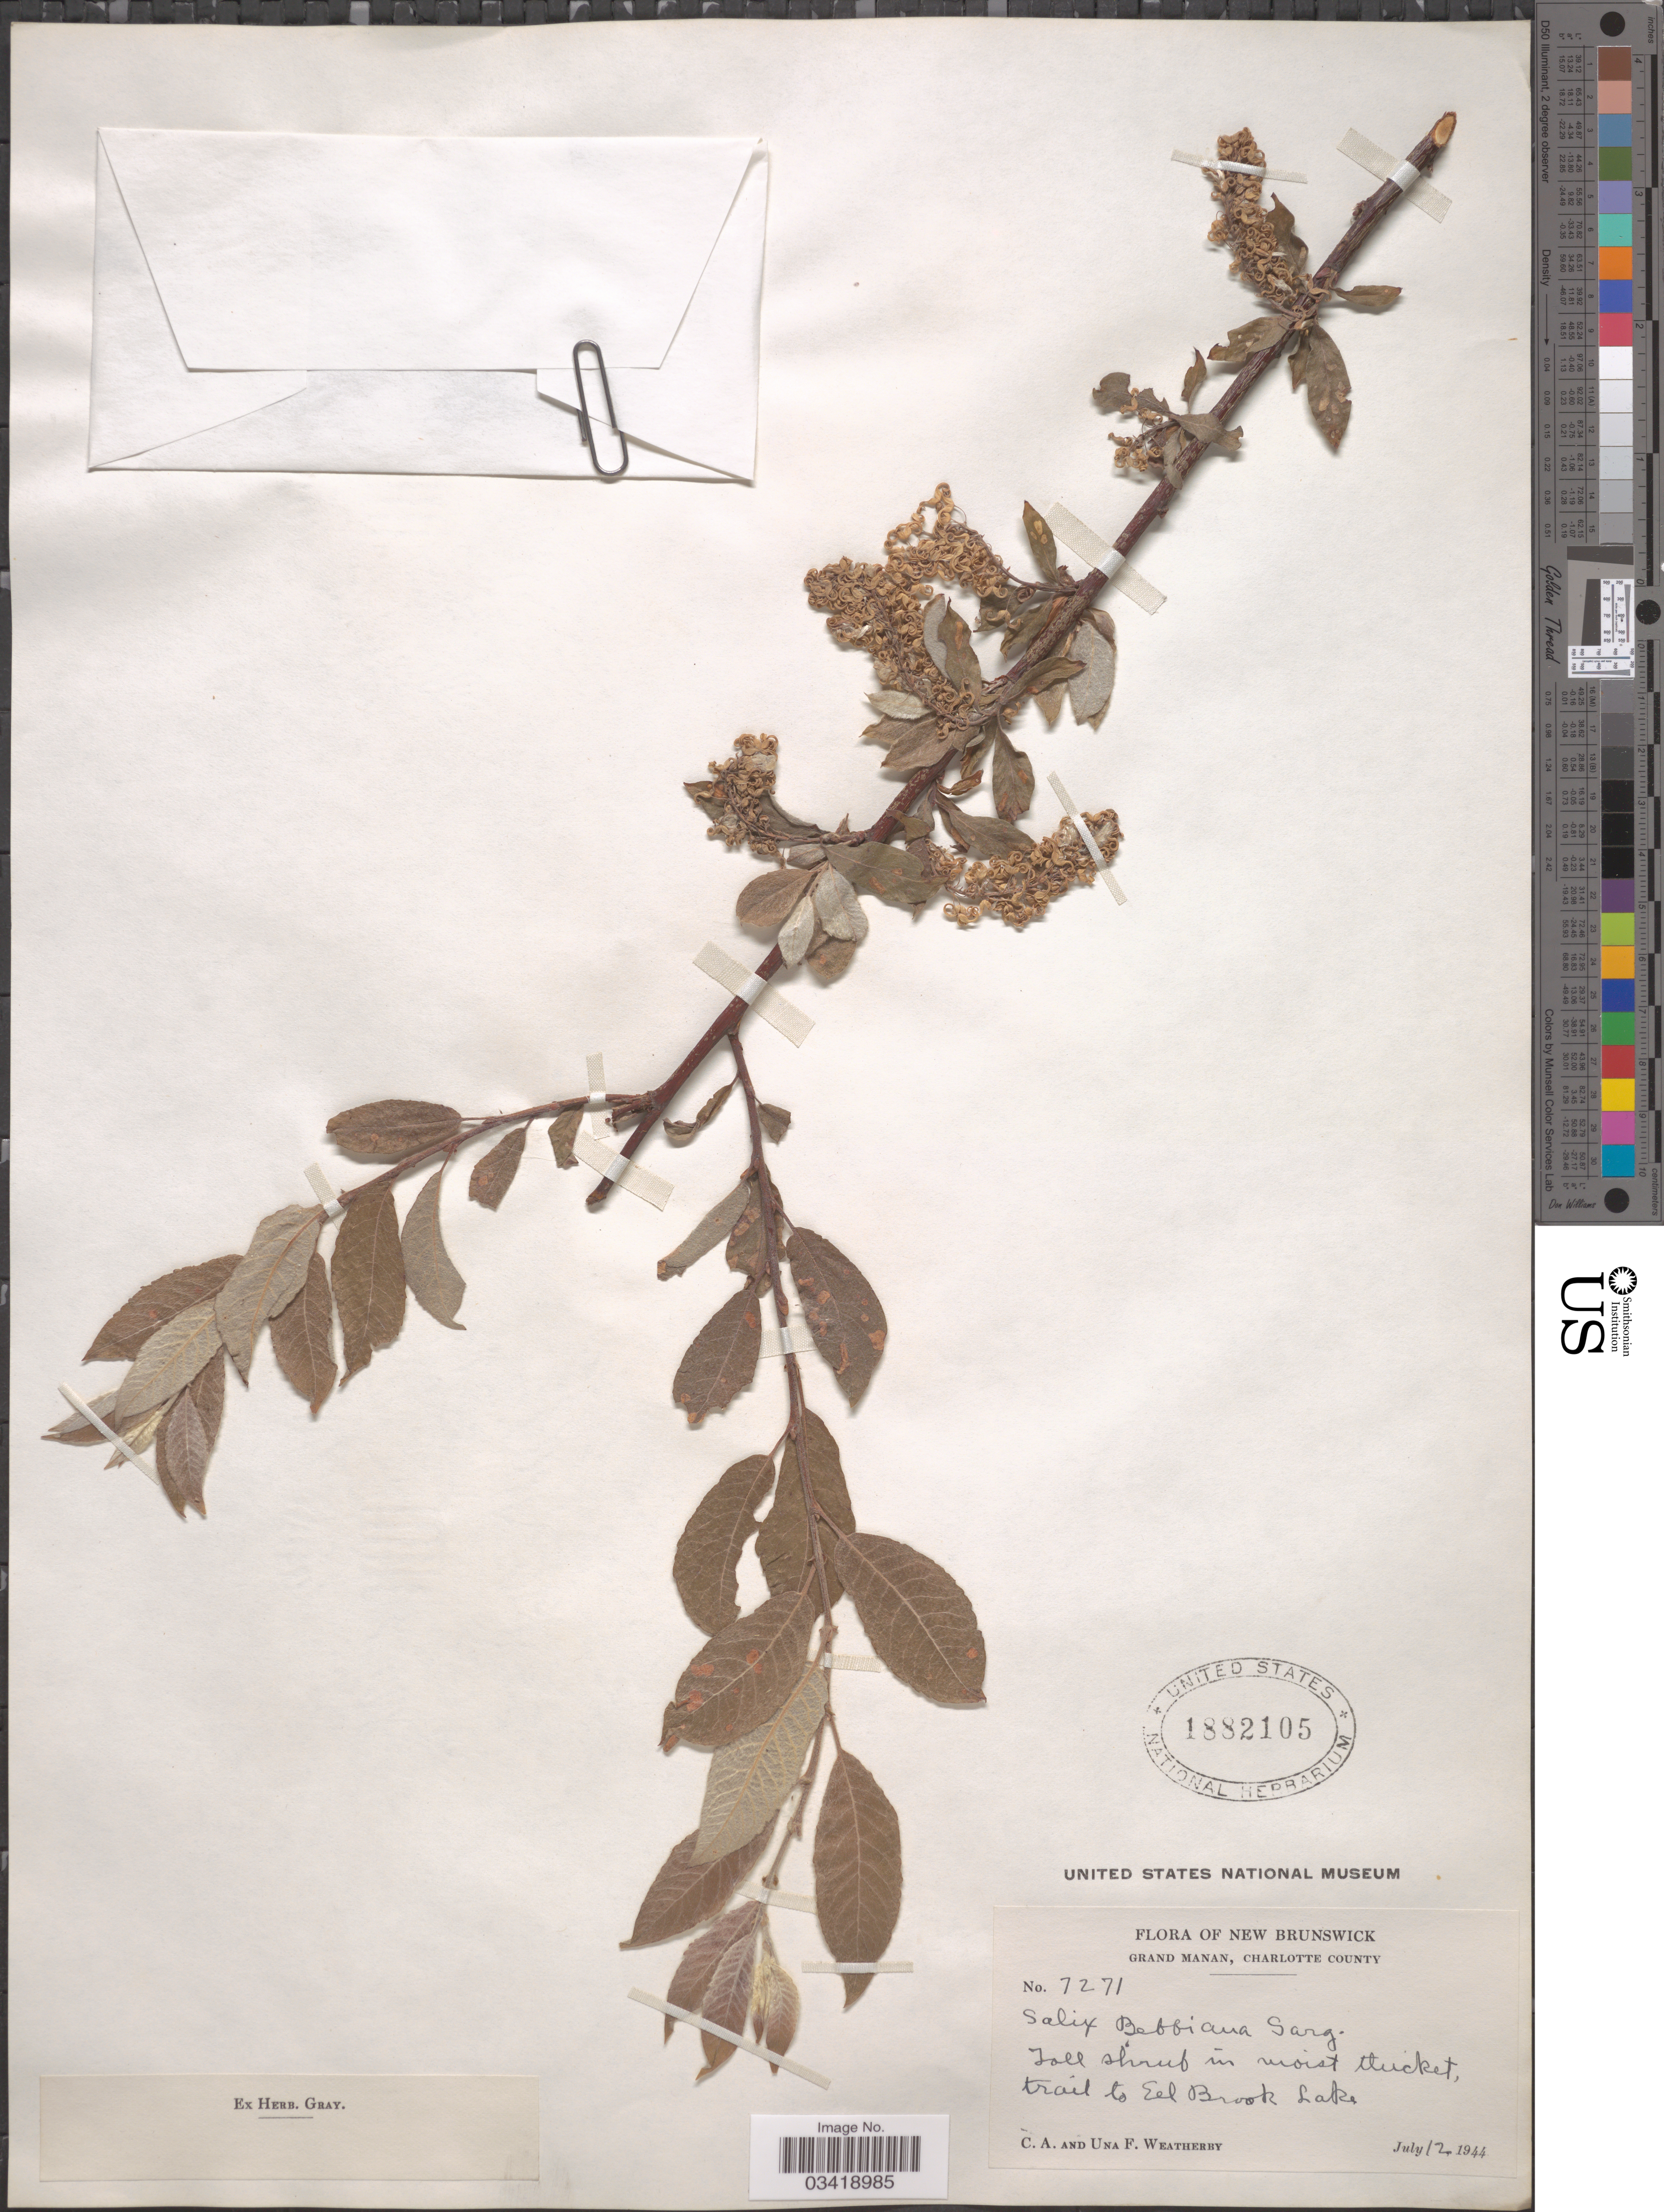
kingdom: Plantae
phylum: Tracheophyta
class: Magnoliopsida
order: Malpighiales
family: Salicaceae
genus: Salix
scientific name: Salix bebbiana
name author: Sarg.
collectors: C. A. Weatherby & U. Weatherby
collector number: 7271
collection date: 1944-07-12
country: Canada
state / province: New Brunswick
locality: Grand Manan, Charlotte County. Trail to El Brook Lake.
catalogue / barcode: US 1882105